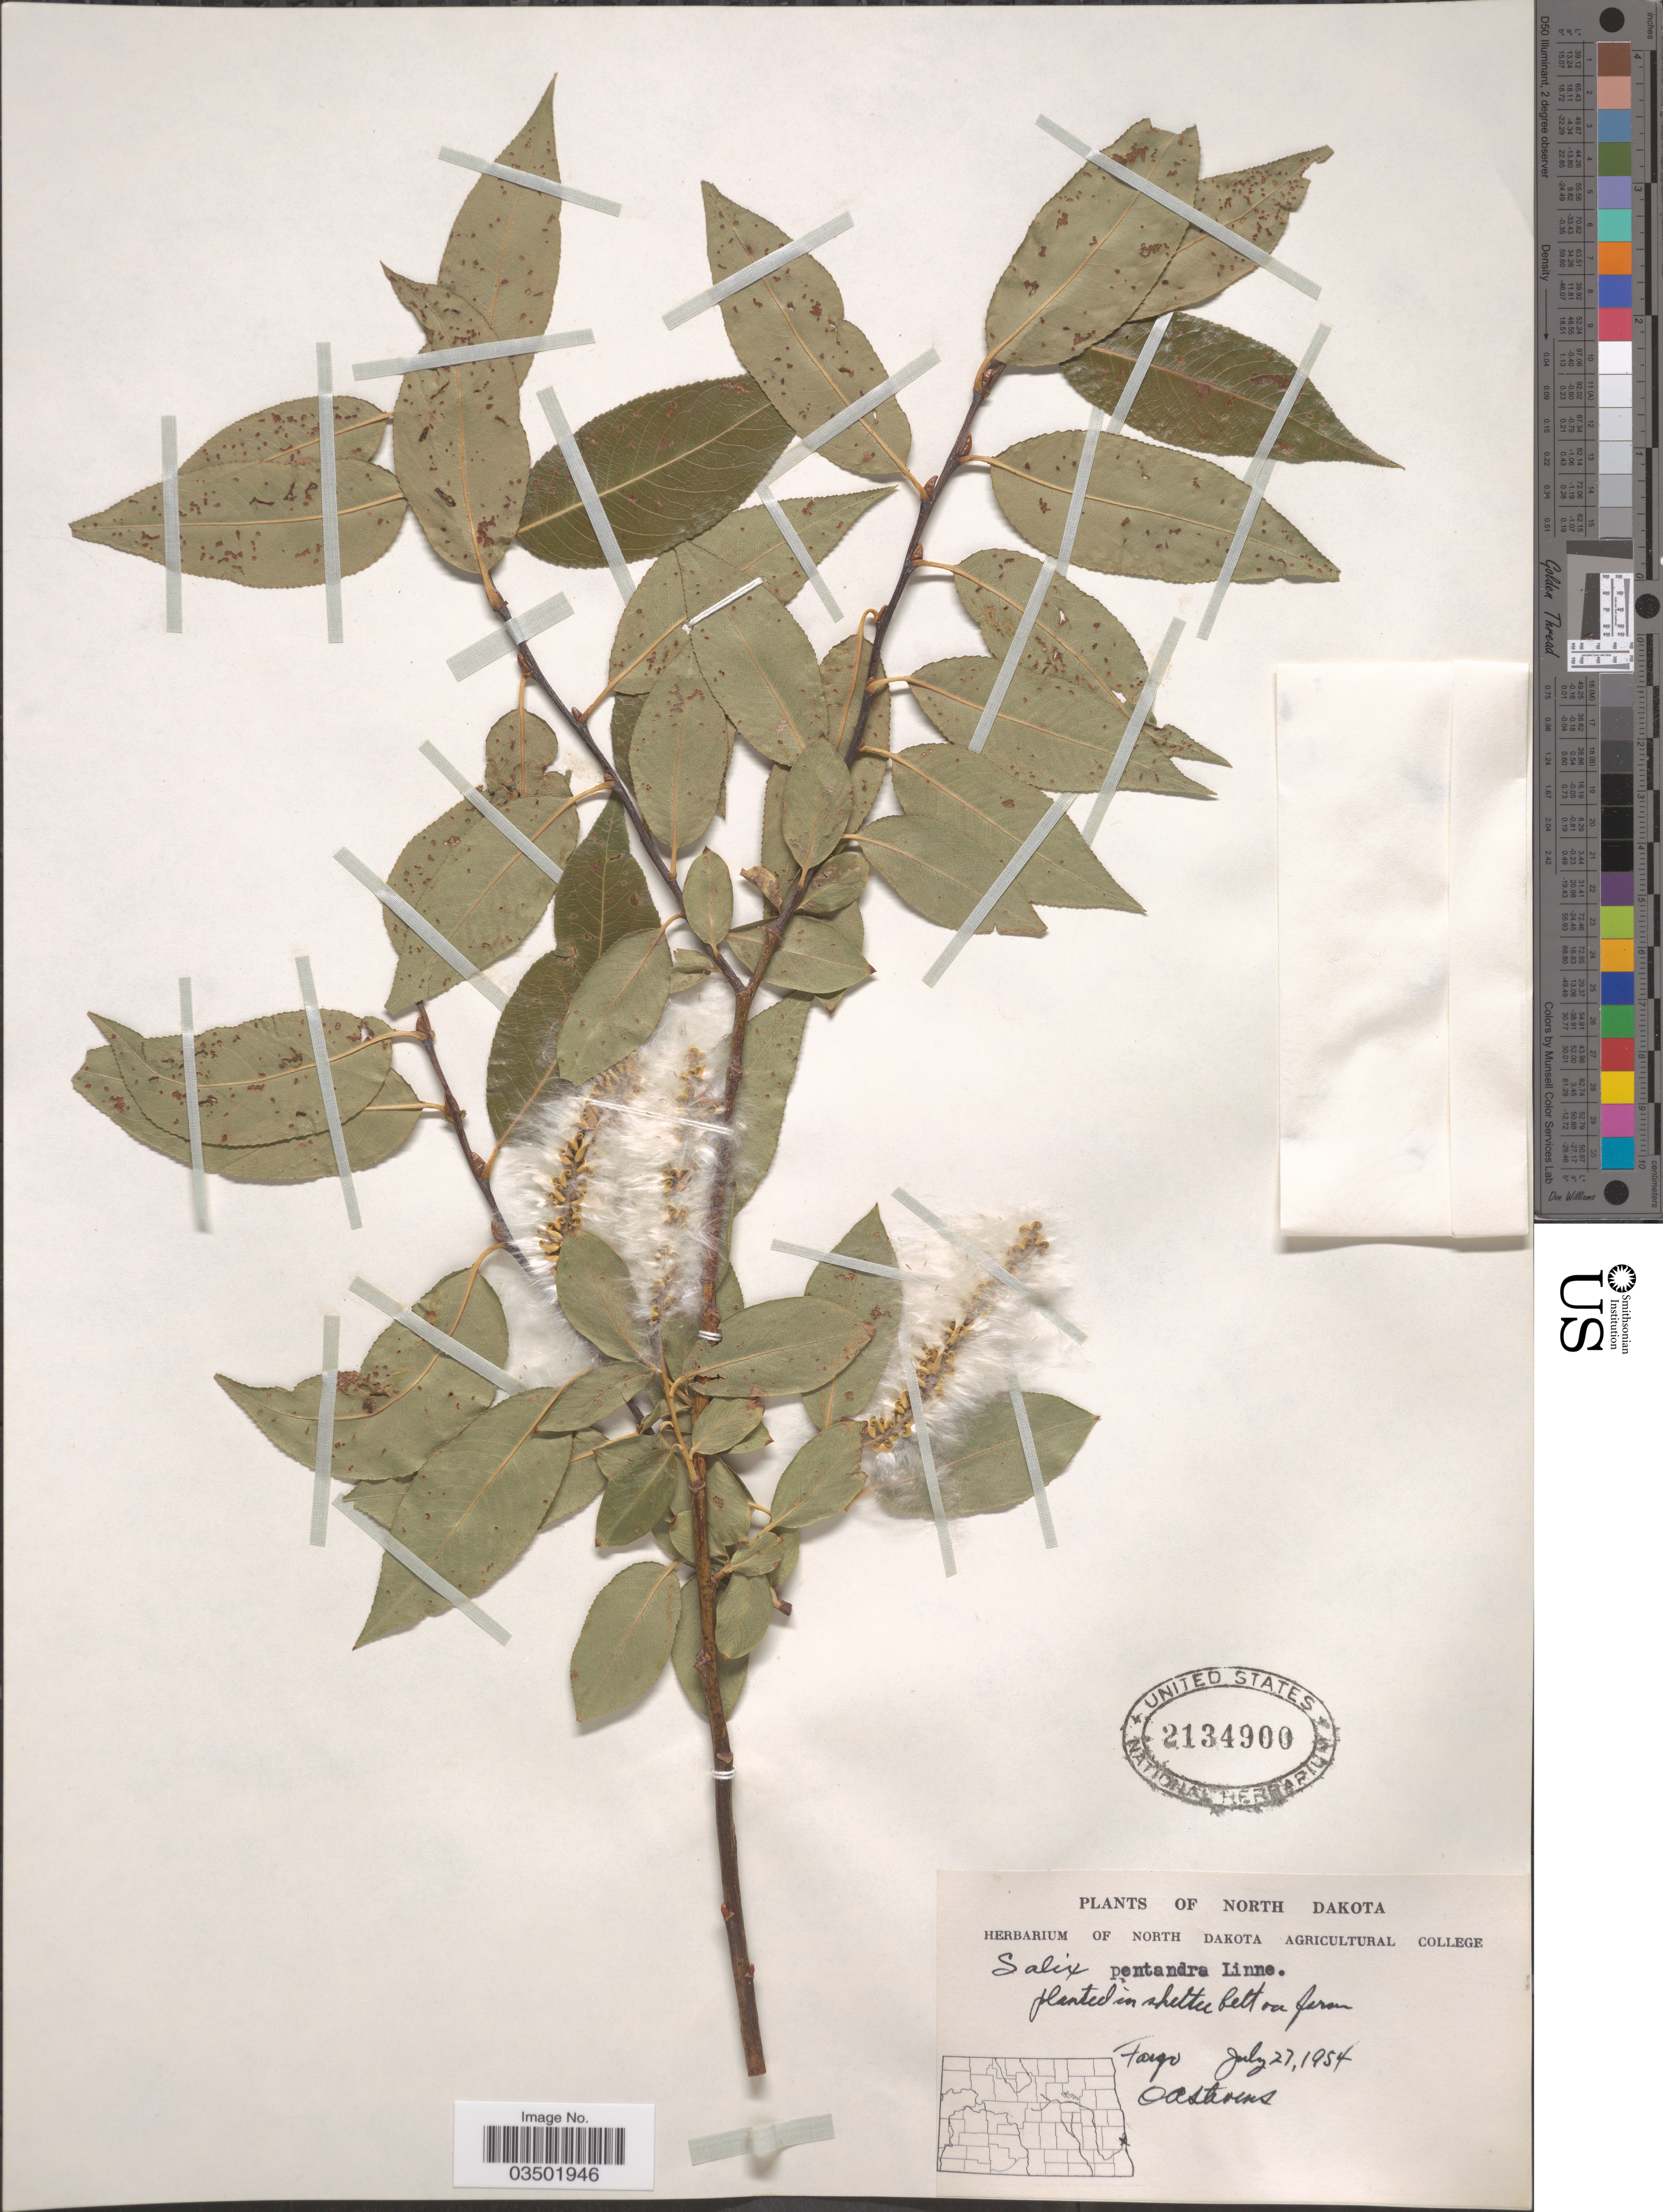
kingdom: Plantae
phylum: Tracheophyta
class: Magnoliopsida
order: Malpighiales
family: Salicaceae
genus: Salix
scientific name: Salix pentandra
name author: L.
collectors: O. A. Stevens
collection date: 1954-07-27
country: United States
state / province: North Dakota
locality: Planted in shelter belt on farm Fargo.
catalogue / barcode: US 2134900